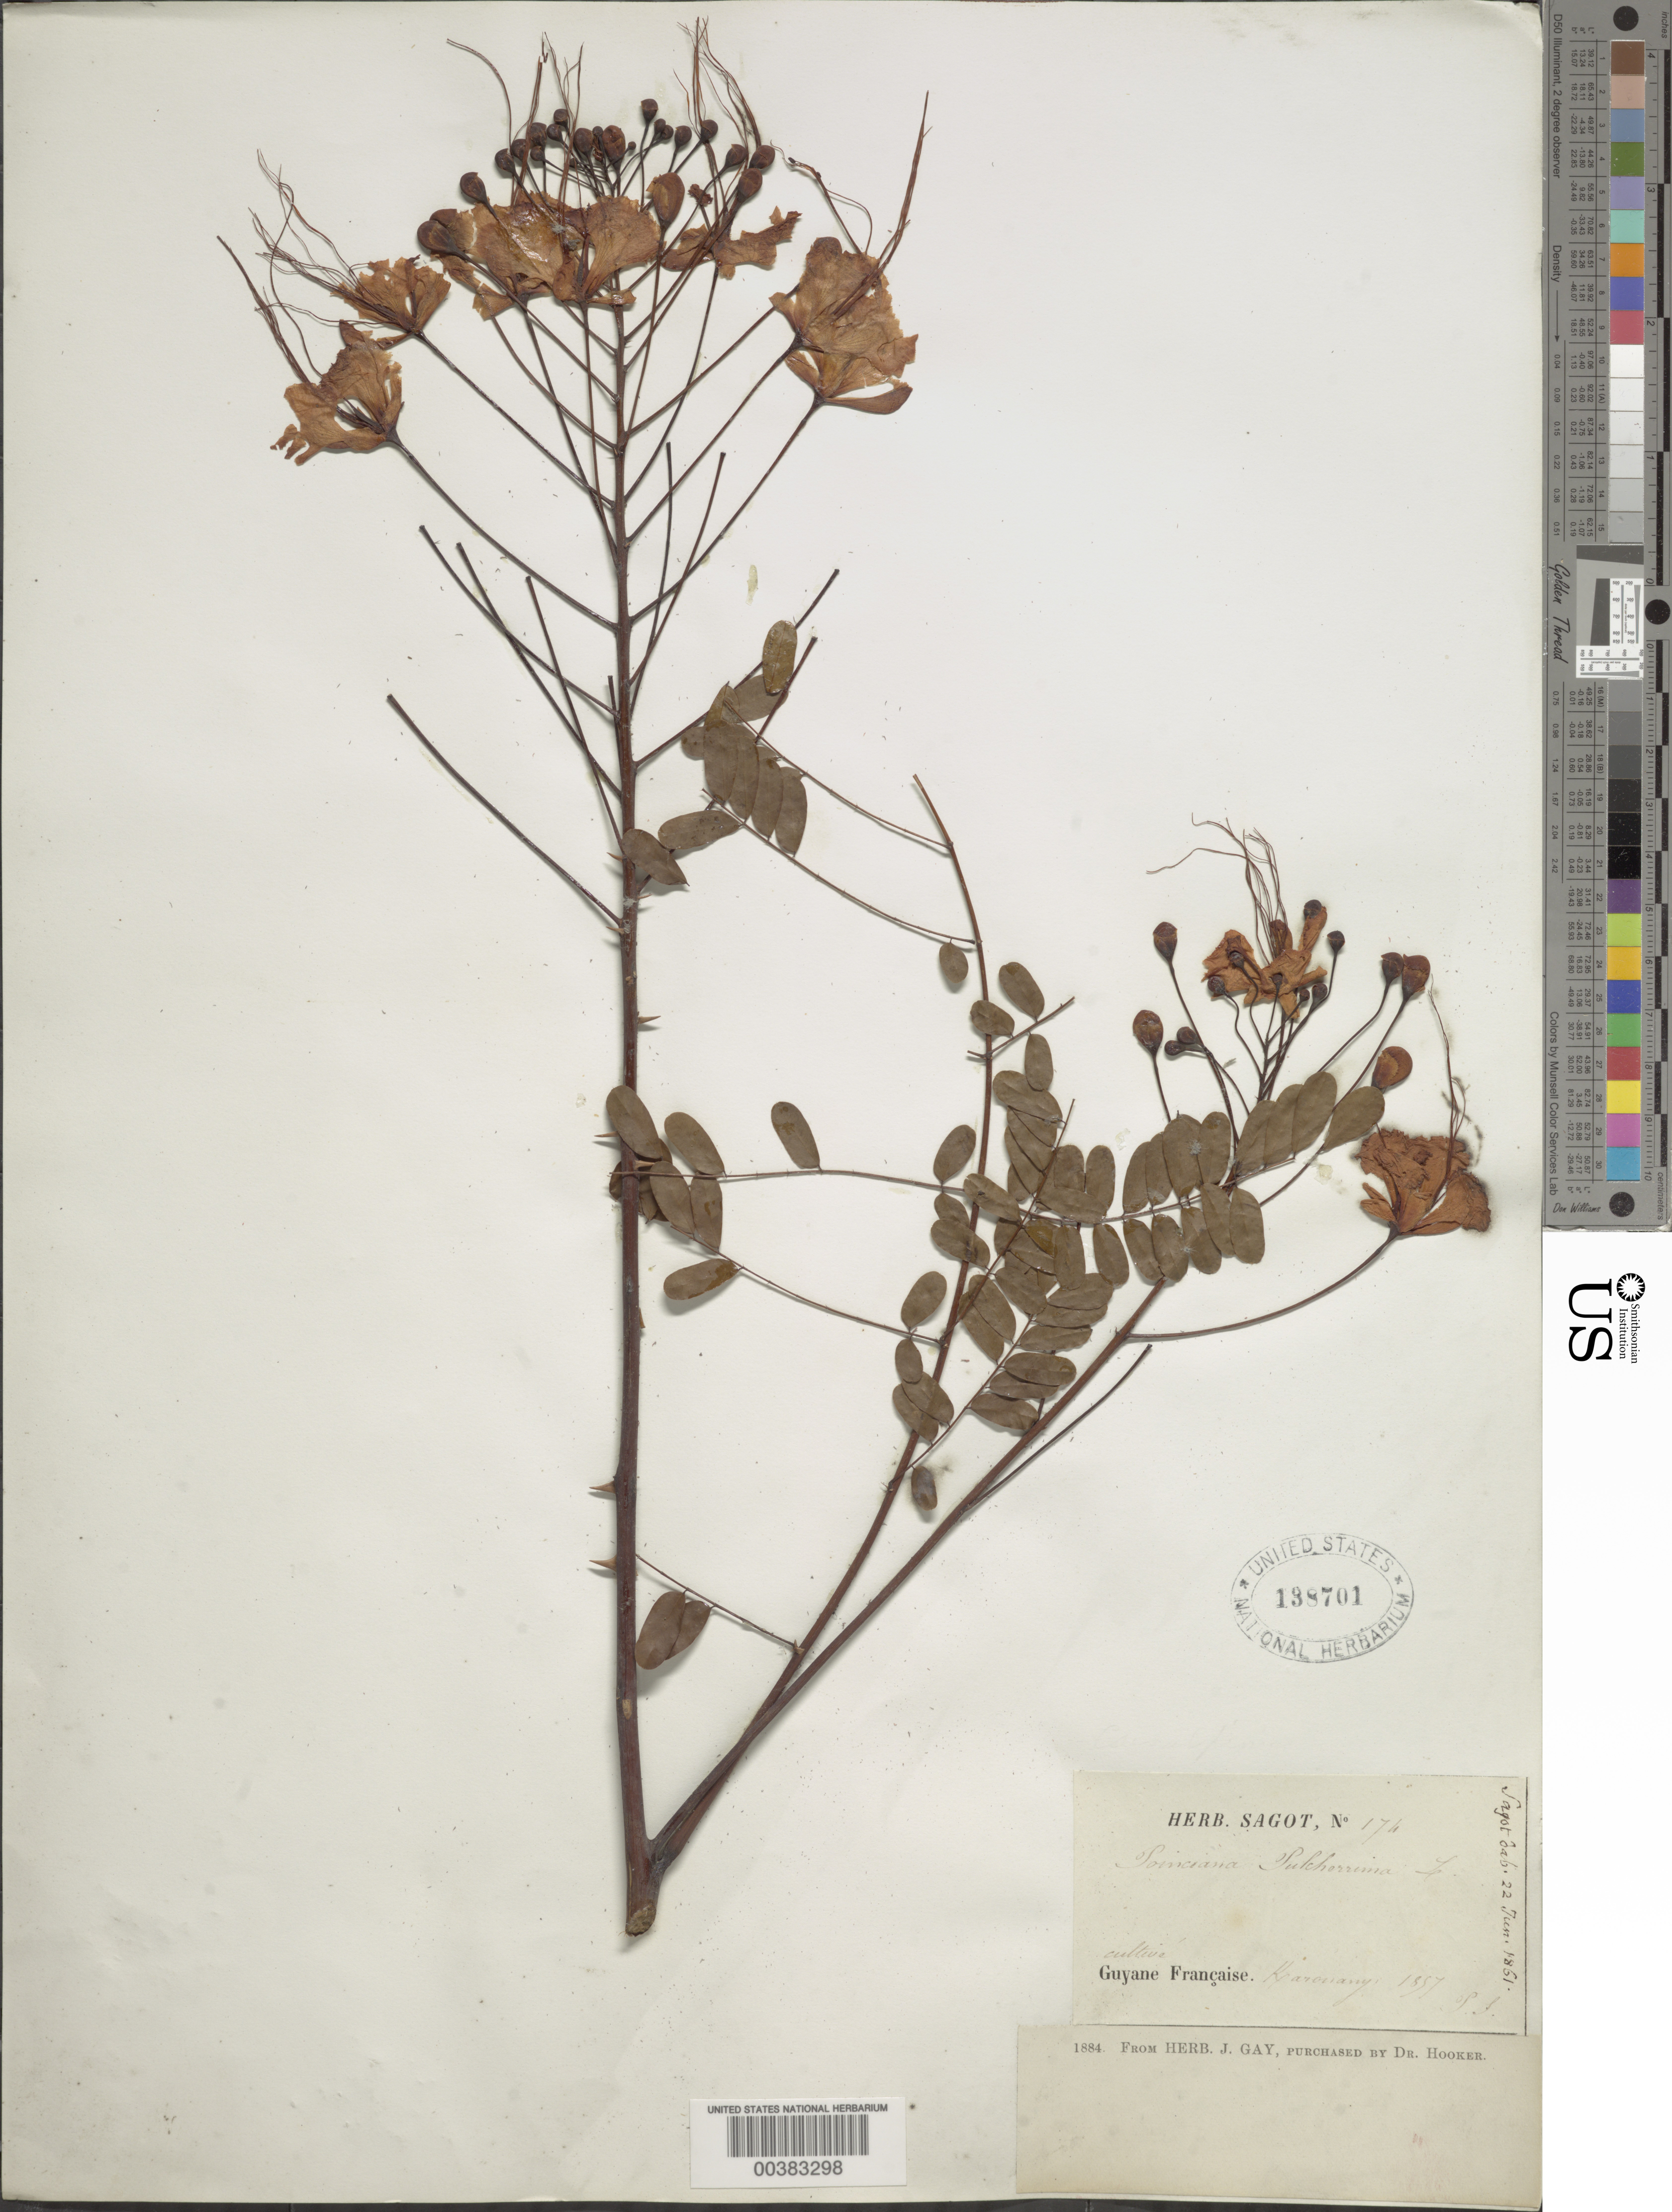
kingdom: Plantae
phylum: Tracheophyta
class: Magnoliopsida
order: Fabales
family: Fabaceae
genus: Caesalpinia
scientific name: Caesalpinia pulcherrima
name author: (L.) Sw.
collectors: P. A. Sagot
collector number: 174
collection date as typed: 1857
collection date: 1857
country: French Guiana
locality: Karcuany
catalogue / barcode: US 138701